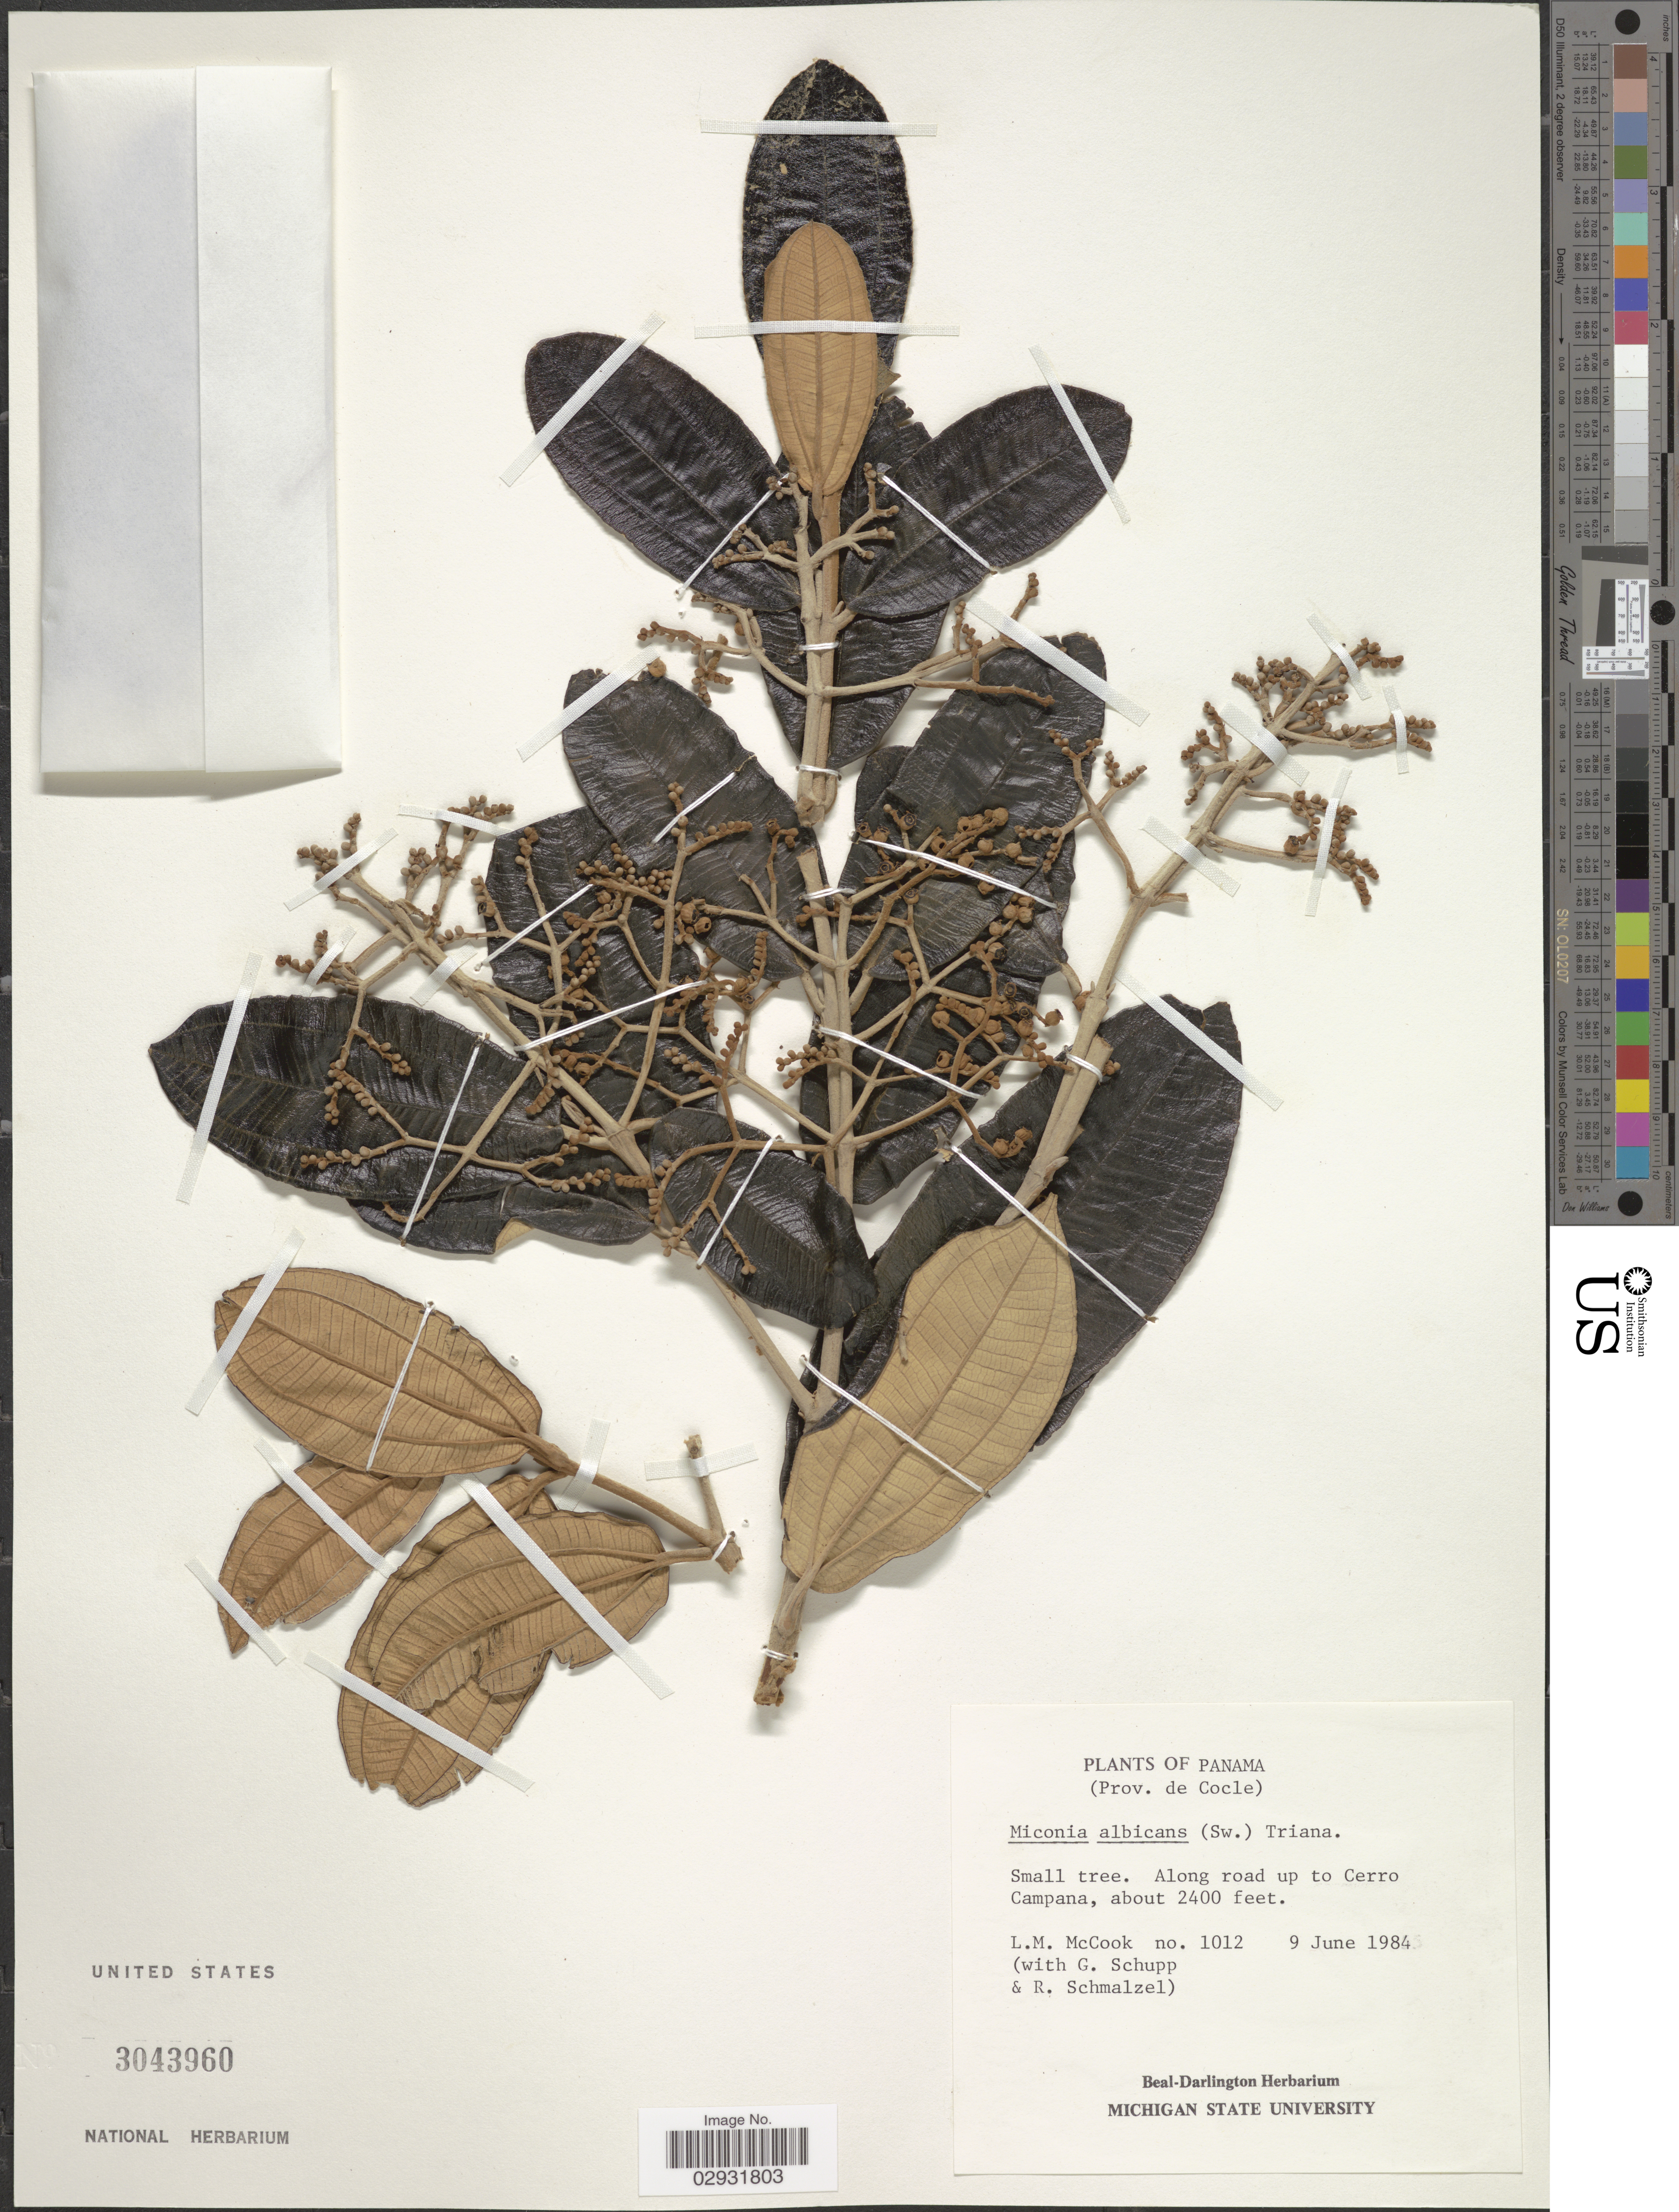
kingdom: Plantae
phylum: Tracheophyta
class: Magnoliopsida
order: Myrtales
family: Melastomataceae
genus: Miconia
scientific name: Miconia albicans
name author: (Sw.) Steud.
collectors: L. McCook, G. Schupp & R. Schmalzel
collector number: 1012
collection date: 1984-06-09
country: Panama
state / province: Coclé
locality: Along road up to Cerro Campana.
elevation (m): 732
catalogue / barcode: US 3043960